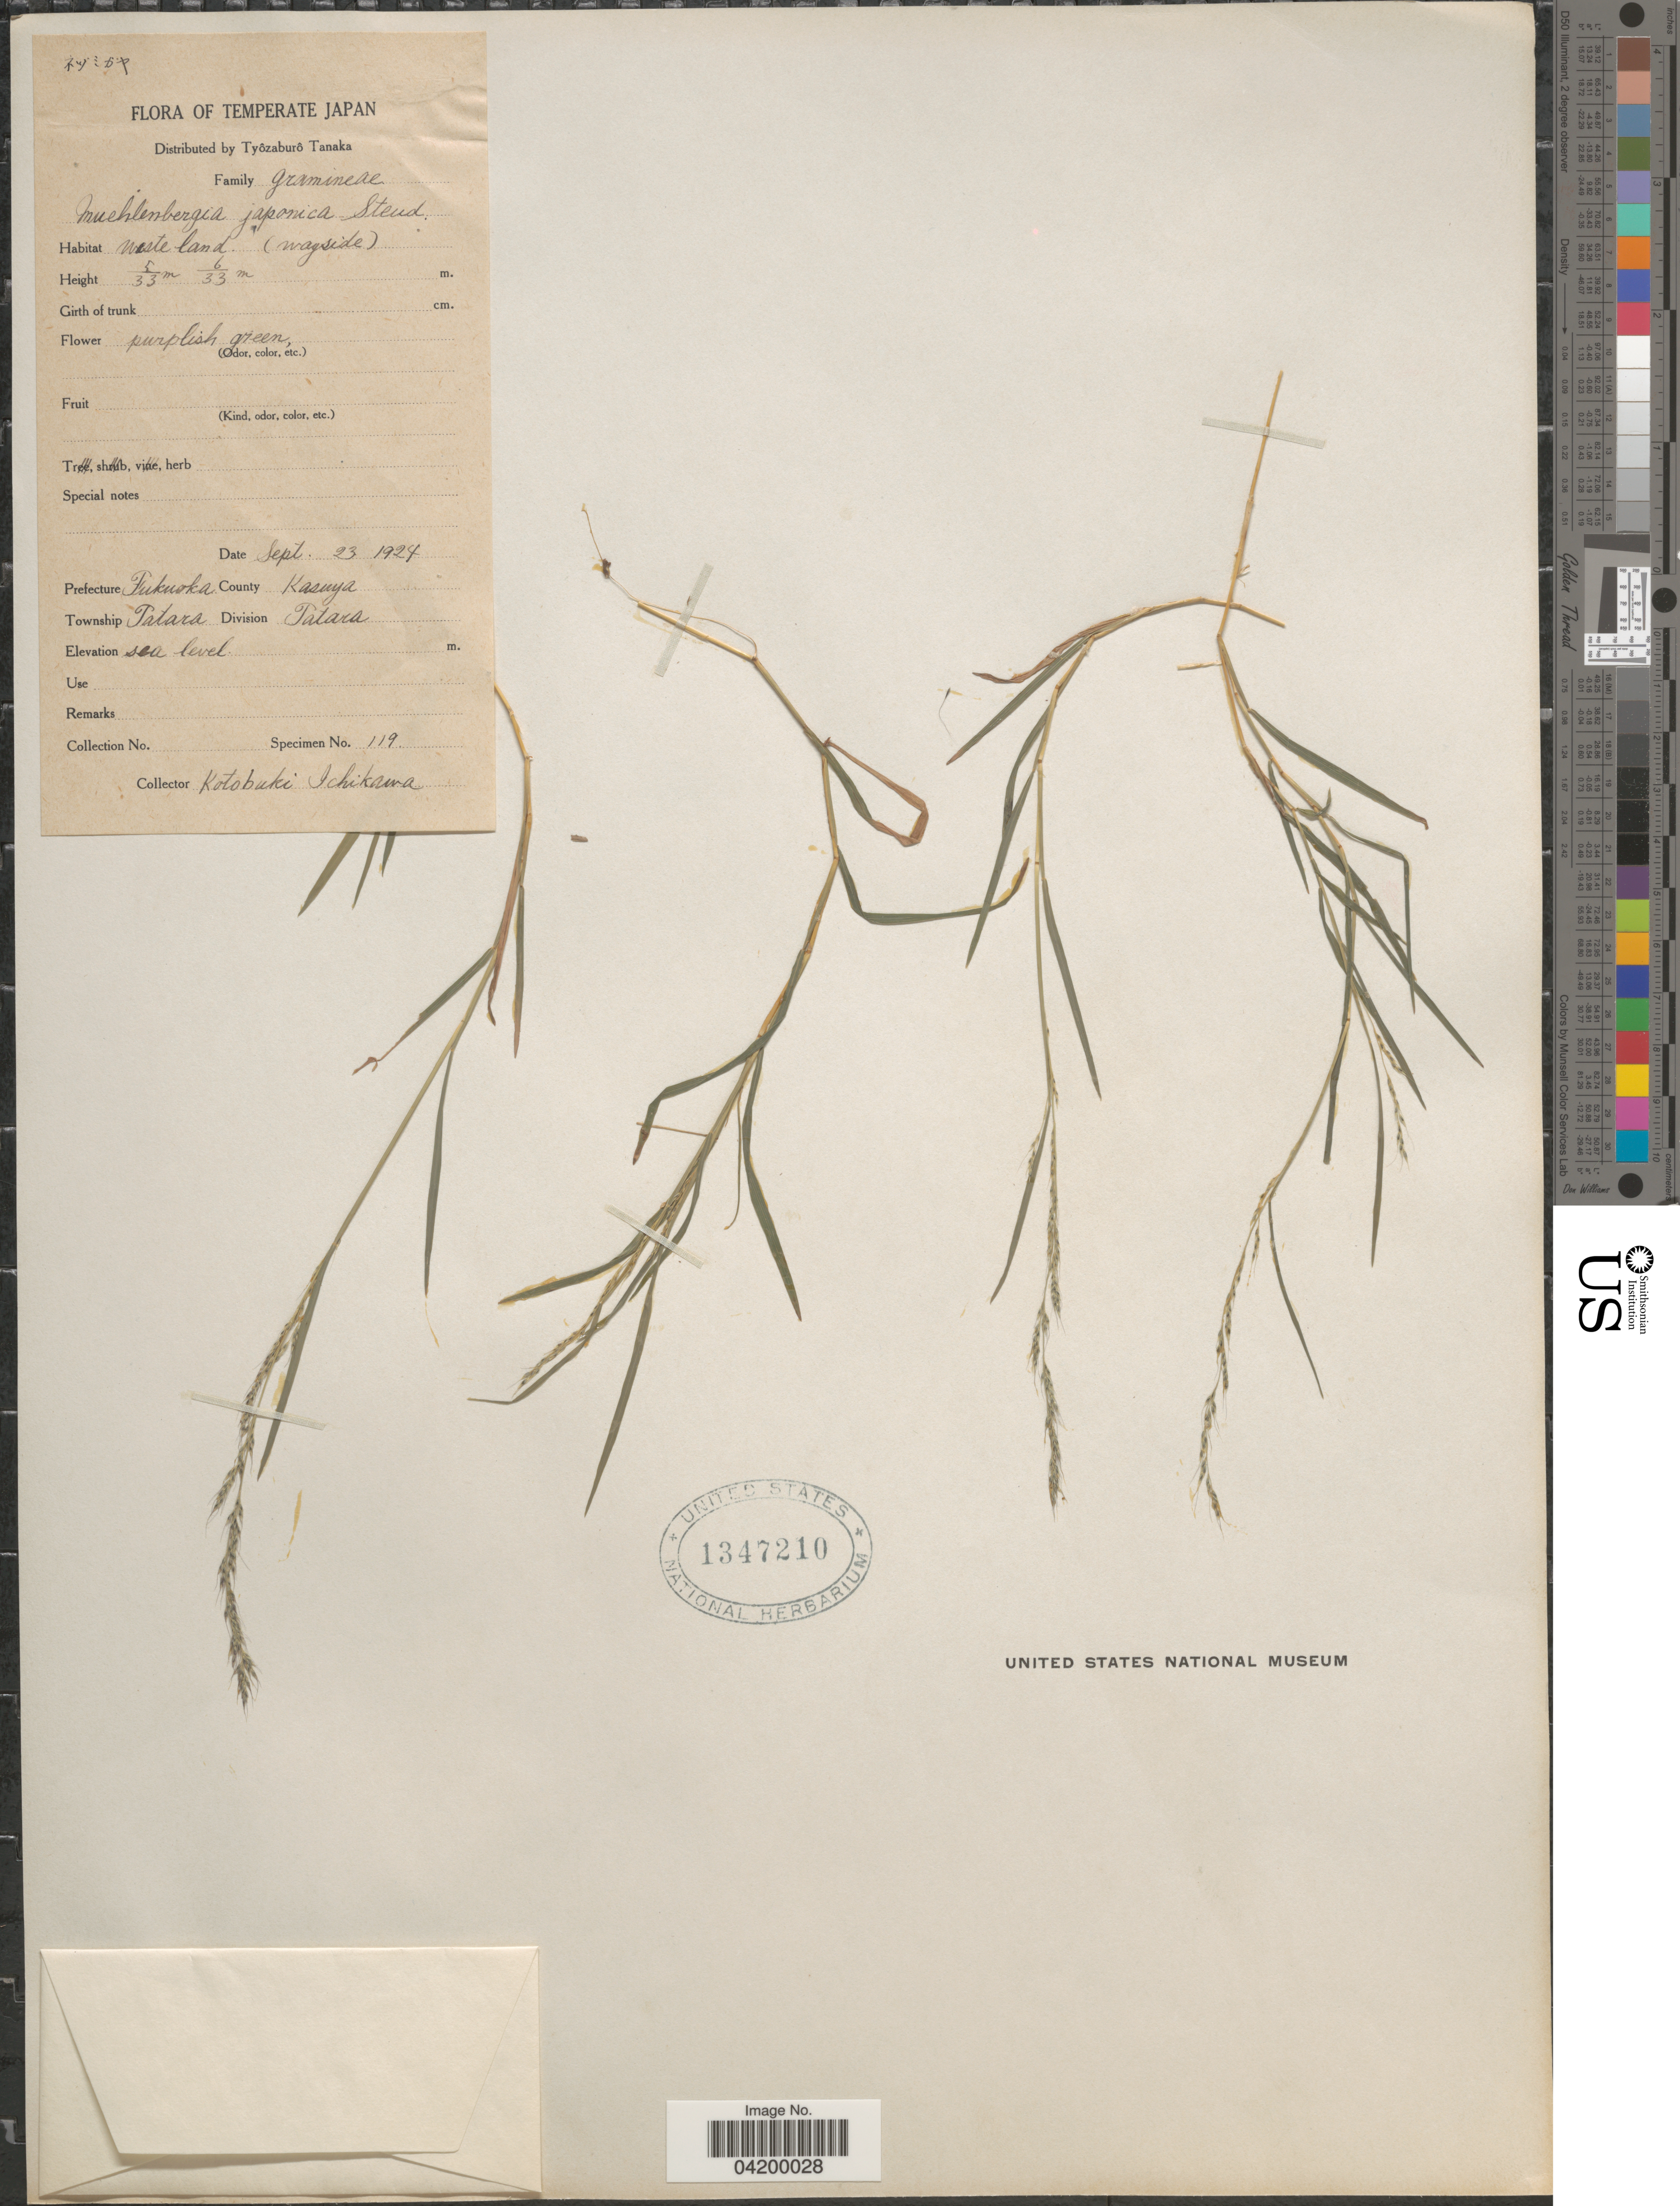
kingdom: Plantae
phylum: Tracheophyta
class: Liliopsida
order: Poales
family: Poaceae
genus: Muhlenbergia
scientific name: Muhlenbergia japonica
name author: Steud.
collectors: K. Ichikawa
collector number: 119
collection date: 1924-09-23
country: Japan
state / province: Hukuoka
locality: Temperate Japan. Prefecture Fukuoka County Kasuya. Township Tatara Division Tatara.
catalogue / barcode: US 1347210